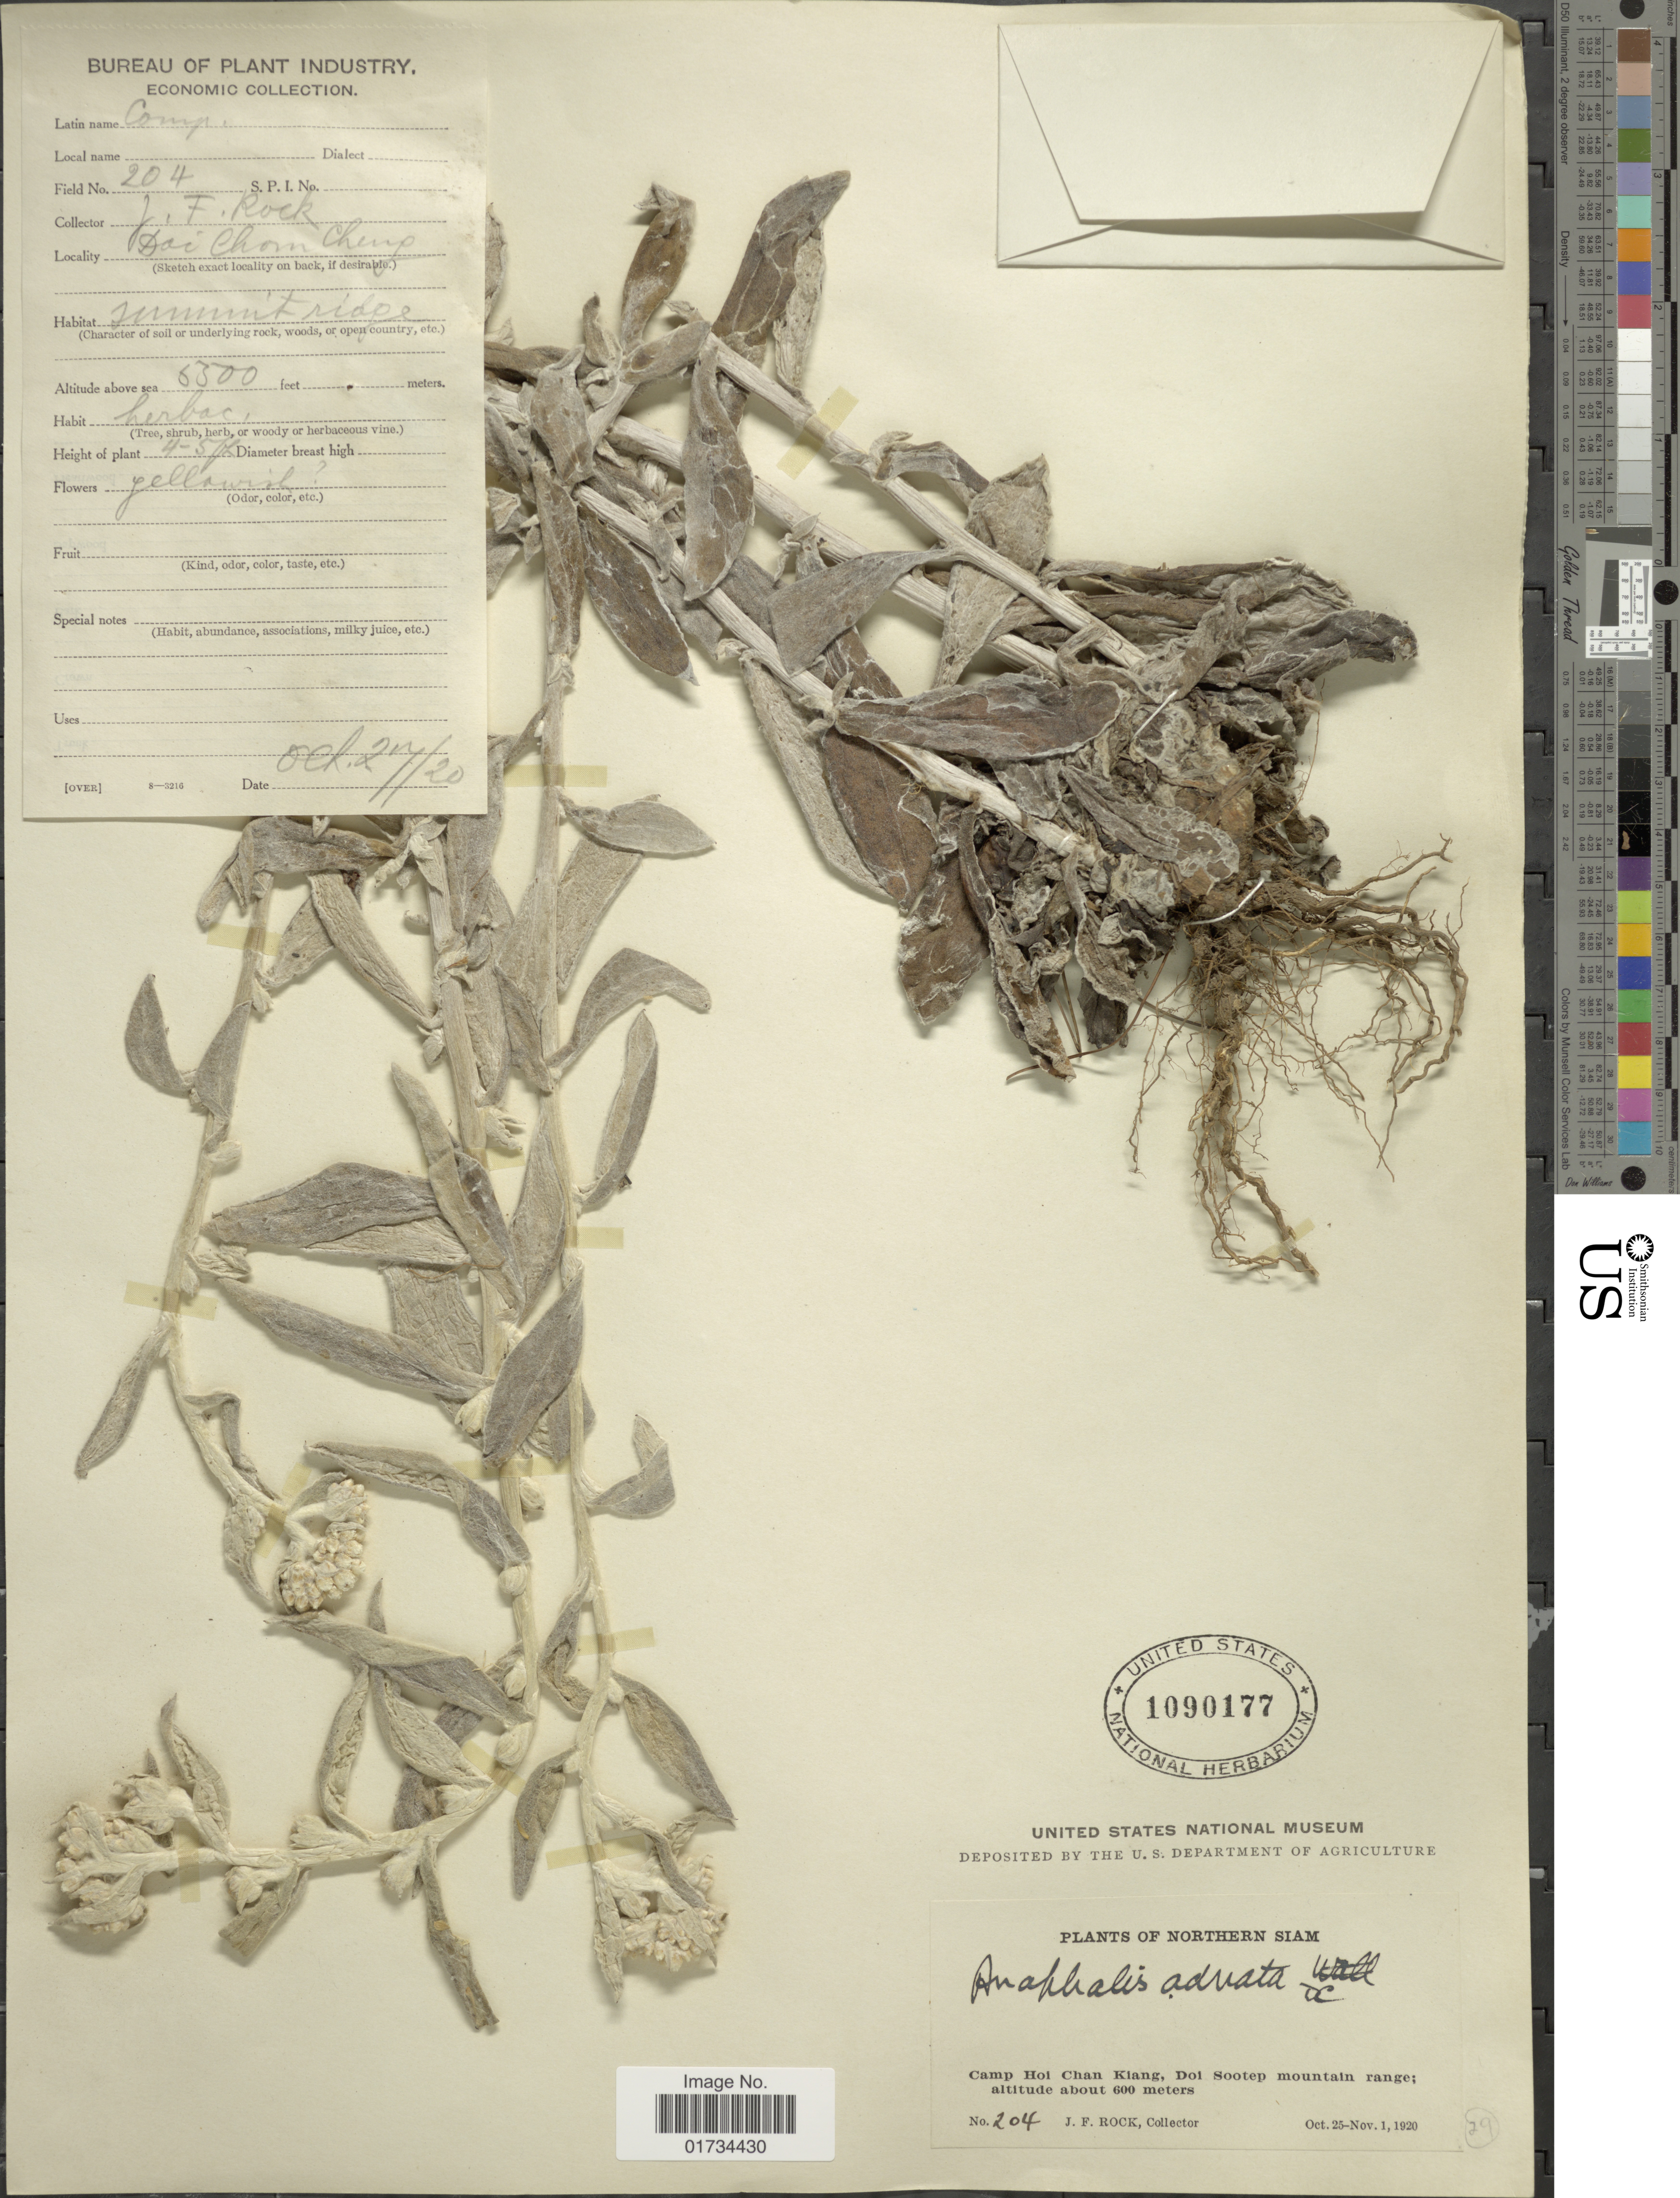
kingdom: Plantae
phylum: Tracheophyta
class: Magnoliopsida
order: Asterales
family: Asteraceae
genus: Anaphalis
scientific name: Anaphalis adnata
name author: DC.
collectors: J. Rock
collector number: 204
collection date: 1920-10-25/1920-11-01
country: Thailand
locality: Northen Siam. Camp Hoi Chan Kiang, Dol Sootep mountain range. Doi Chom Cheng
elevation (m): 600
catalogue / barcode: US 1090177